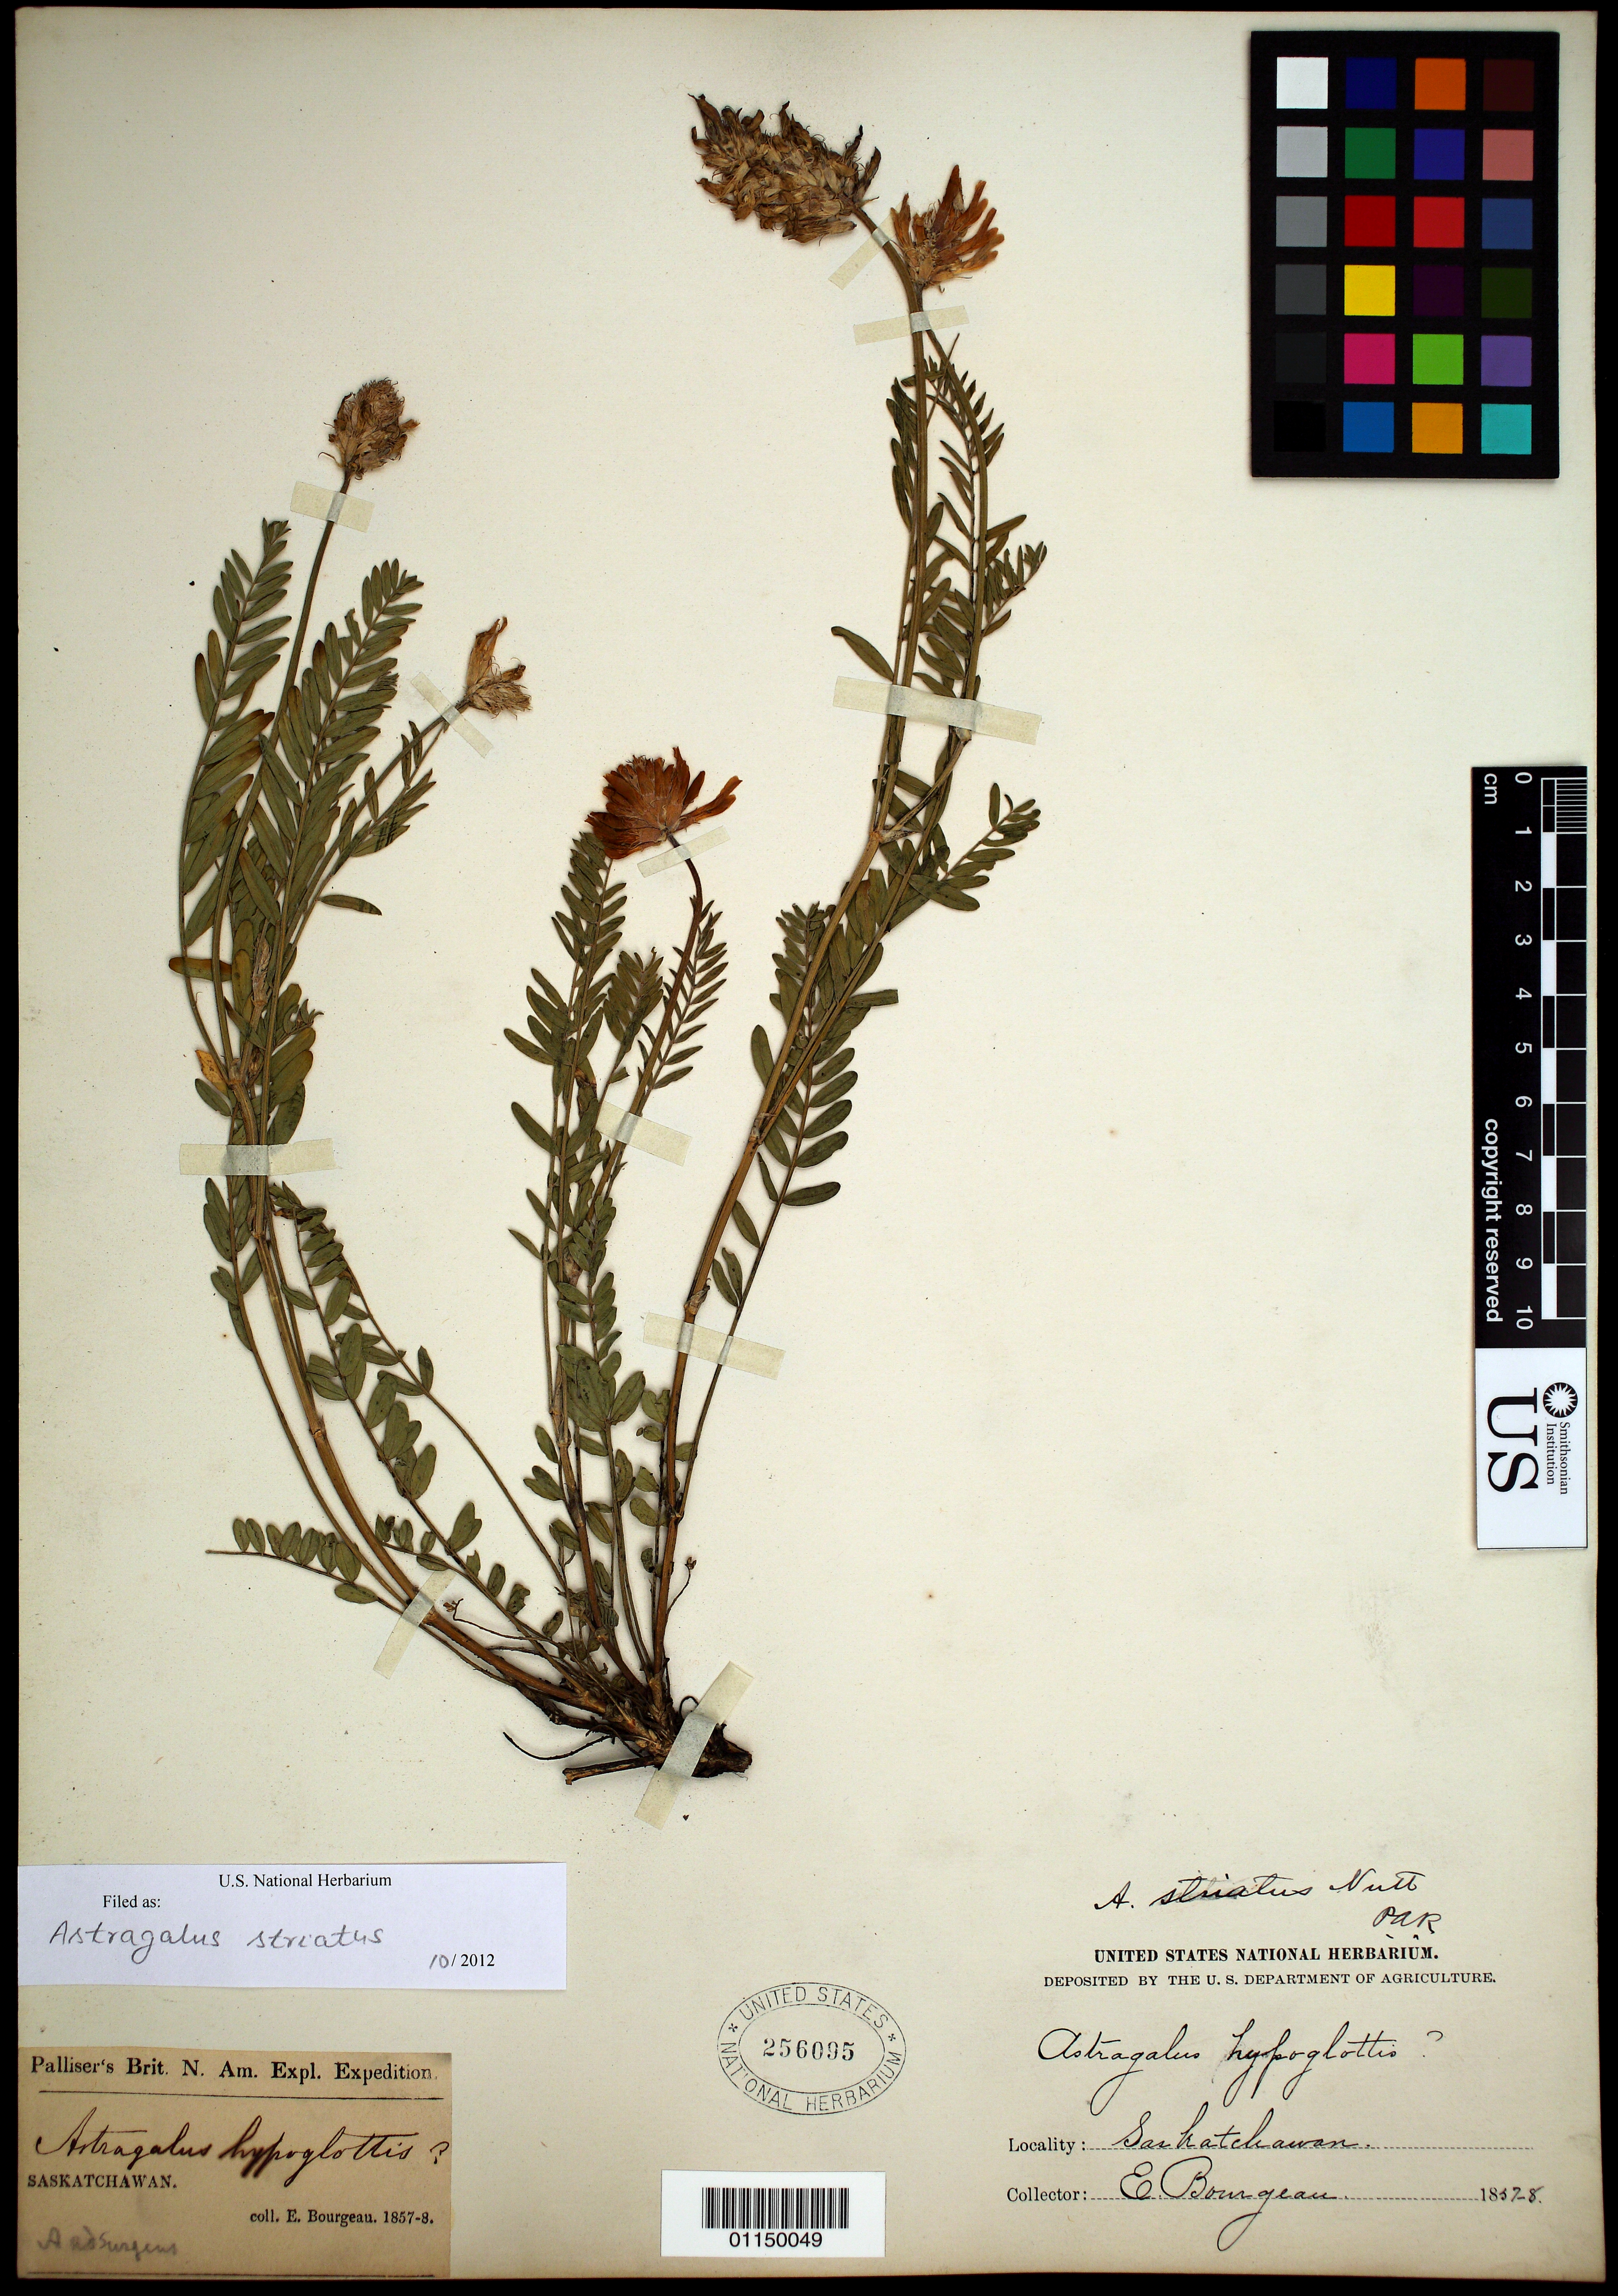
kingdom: Plantae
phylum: Tracheophyta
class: Magnoliopsida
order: Fabales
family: Fabaceae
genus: Astragalus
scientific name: Astragalus striatus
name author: Nutt.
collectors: E. Bourgeau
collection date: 1857/1858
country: Canada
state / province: Saskatchewan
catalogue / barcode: US 256095